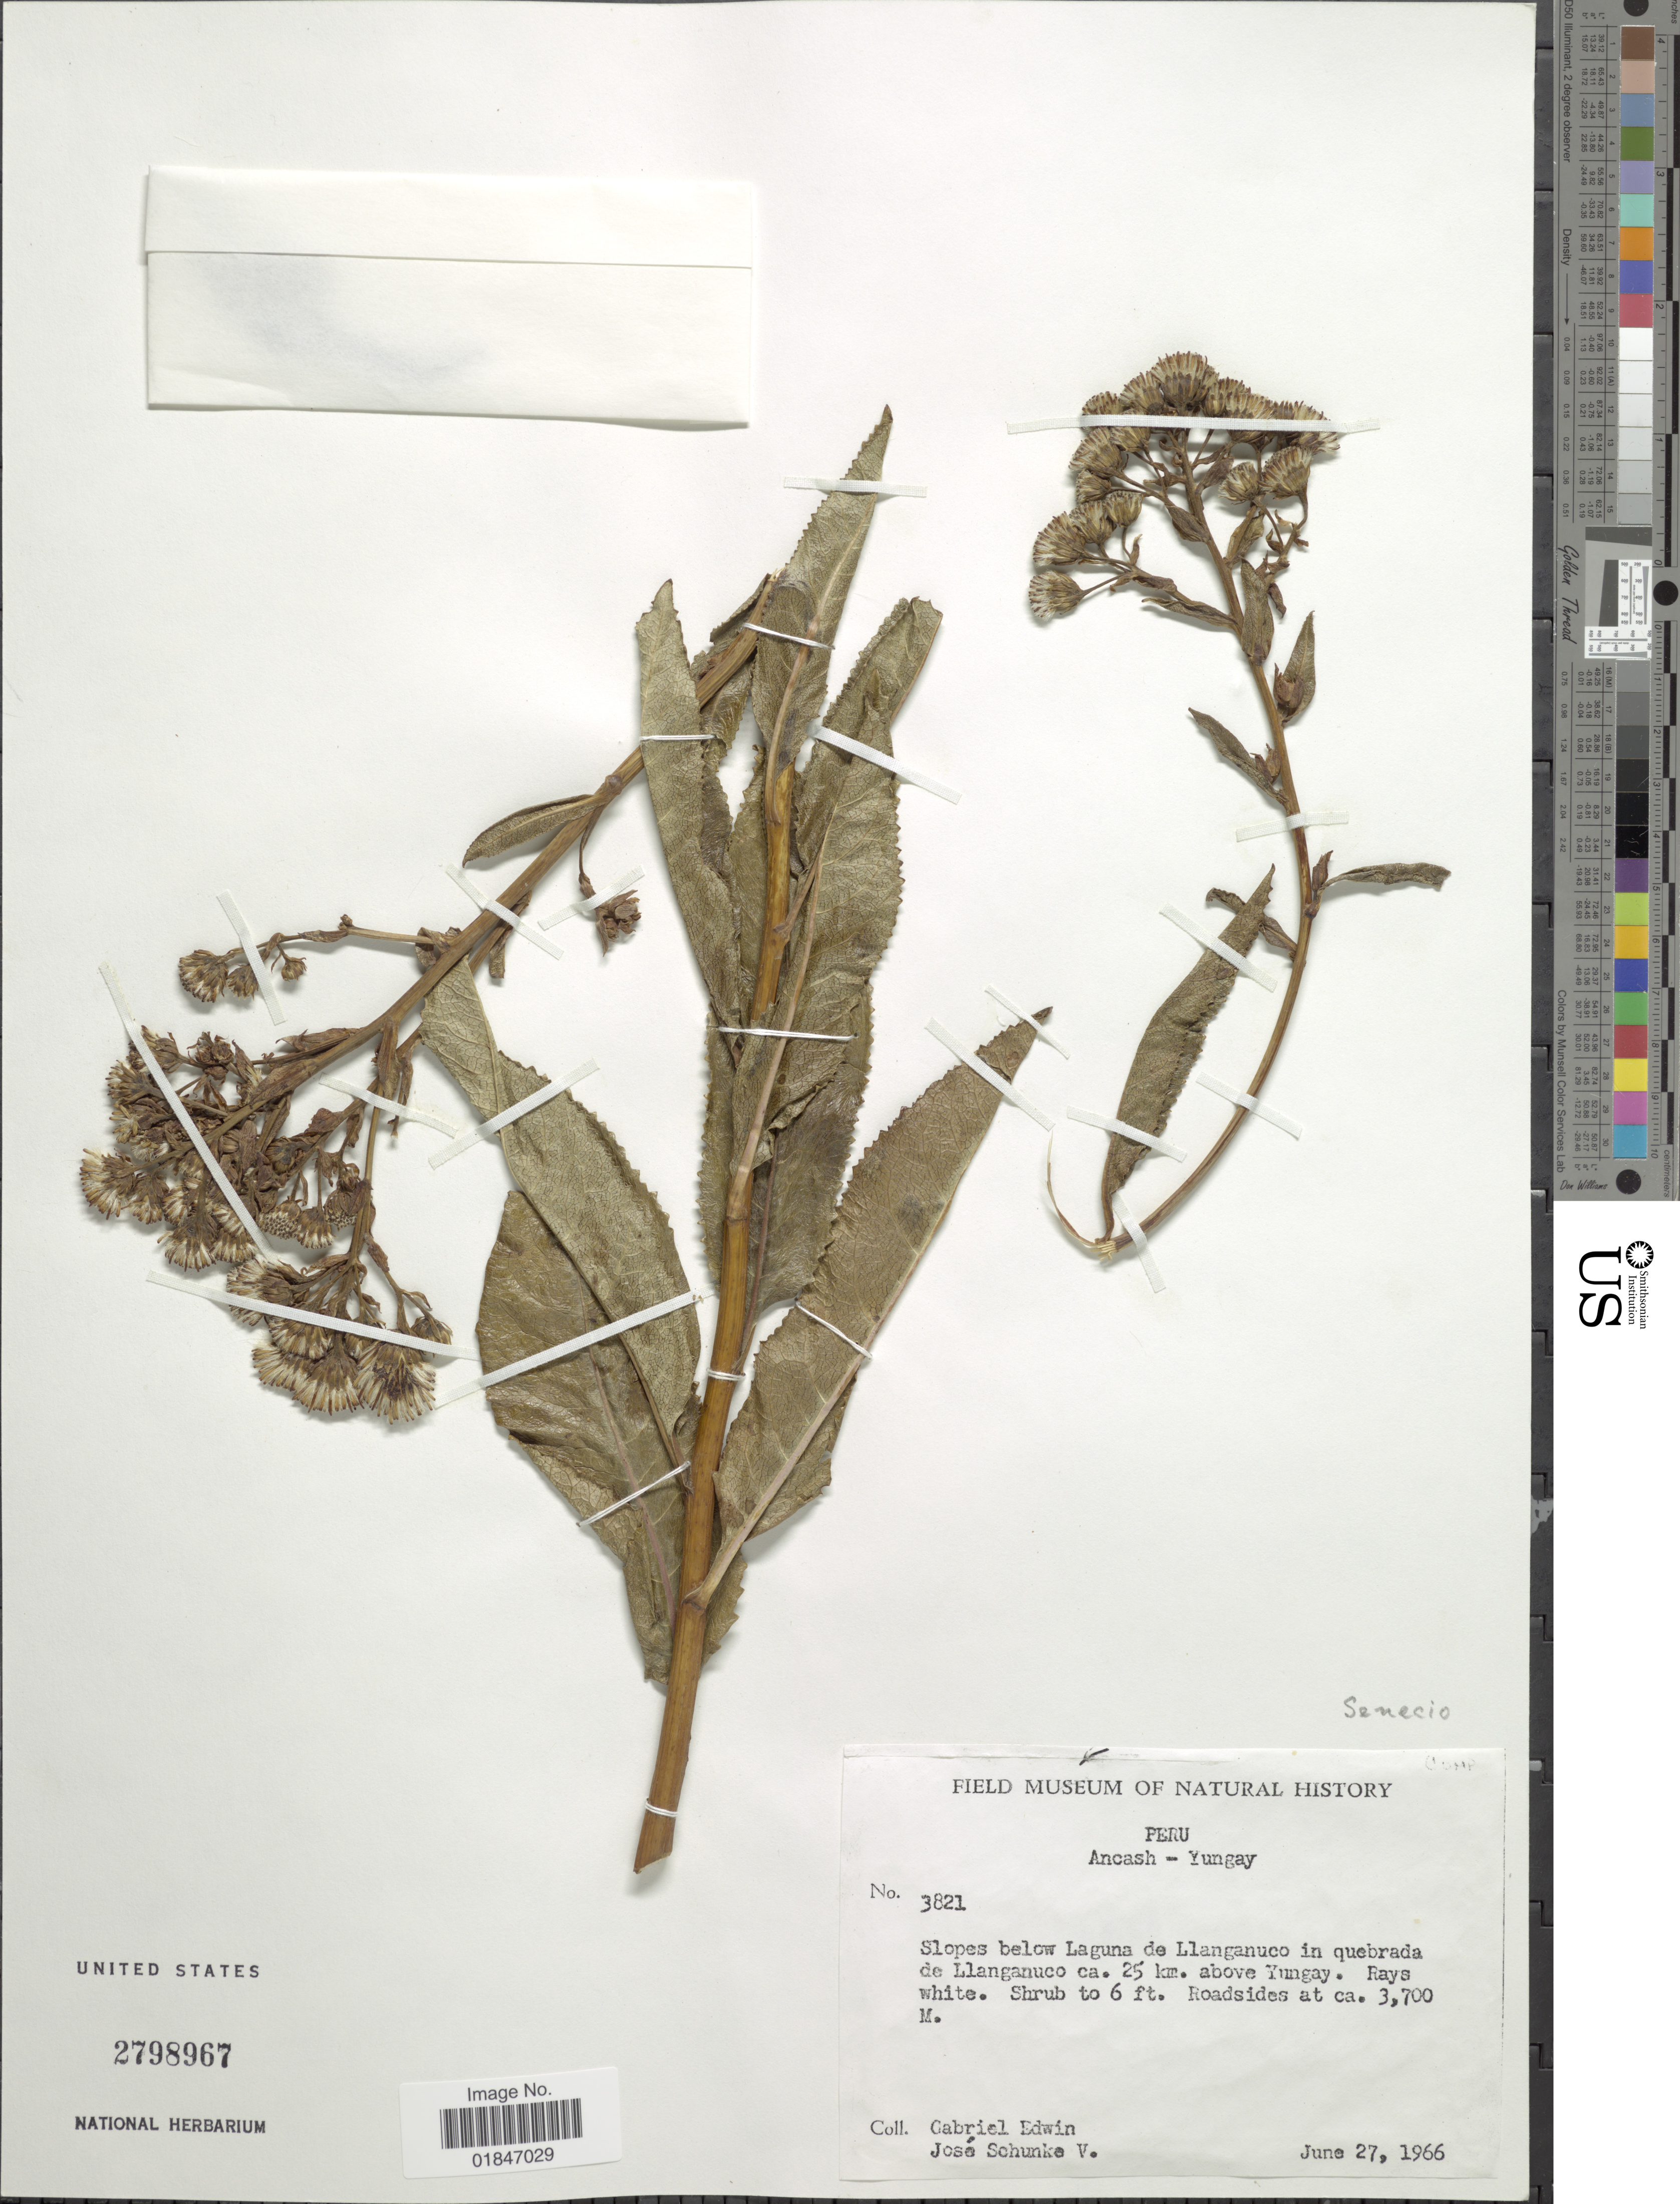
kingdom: Plantae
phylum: Tracheophyta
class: Magnoliopsida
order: Asterales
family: Asteraceae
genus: Dendrophorbium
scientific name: Dendrophorbium usgorense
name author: (Cuatrec.) C. Jeffrey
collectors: G. Edwin & J. Schunke Vigo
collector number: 3821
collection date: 1966-06-27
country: Peru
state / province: Ancash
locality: Ancash-Yungay, Slopes below Laguna de Llanganuco in quebrada de Llanganuco ca . 25 km. above Yungay.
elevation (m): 3700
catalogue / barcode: US 2798967